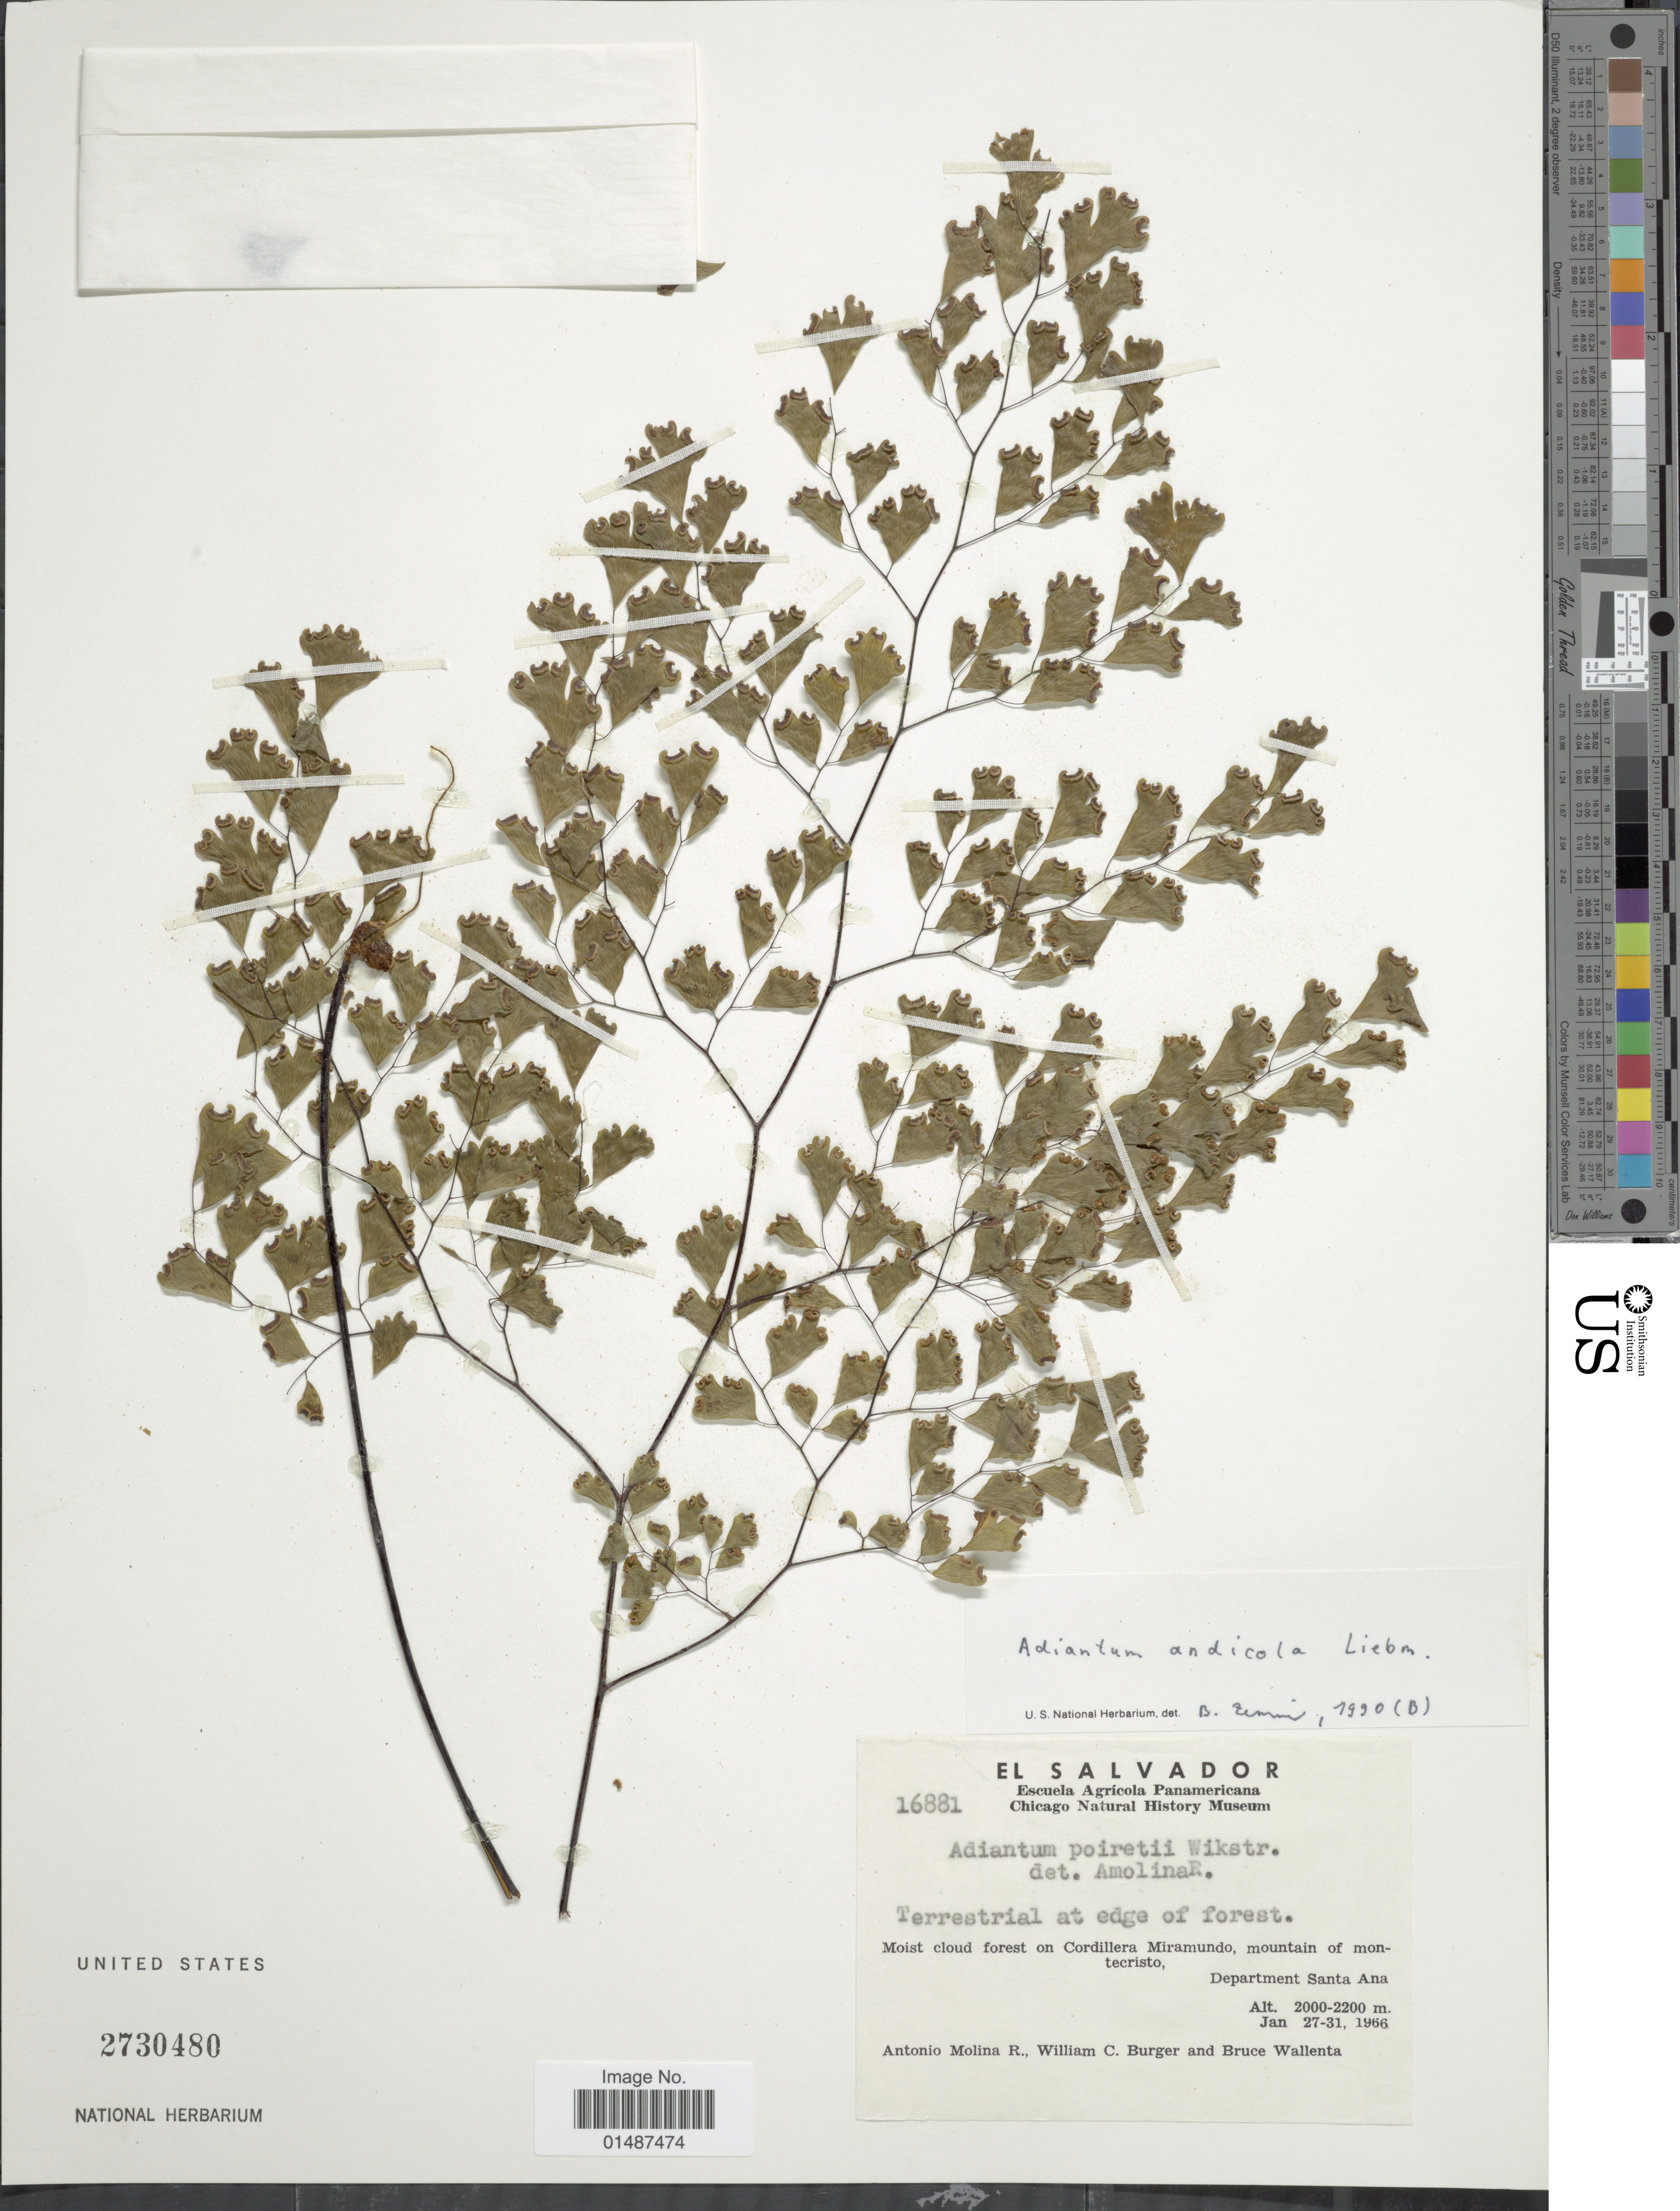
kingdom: Plantae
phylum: Tracheophyta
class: Polypodiopsida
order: Polypodiales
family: Pteridaceae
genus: Adiantum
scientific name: Adiantum andicola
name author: Liebm.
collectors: A. R. Molina, W. Burger & B. Wallenta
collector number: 16881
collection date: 1966-01-27/1966-01-31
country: El Salvador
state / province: Santa Ana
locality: Moist cloud forest on Cordillera Miramundo, mountain of montecristo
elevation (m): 2000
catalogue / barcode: US 2730480